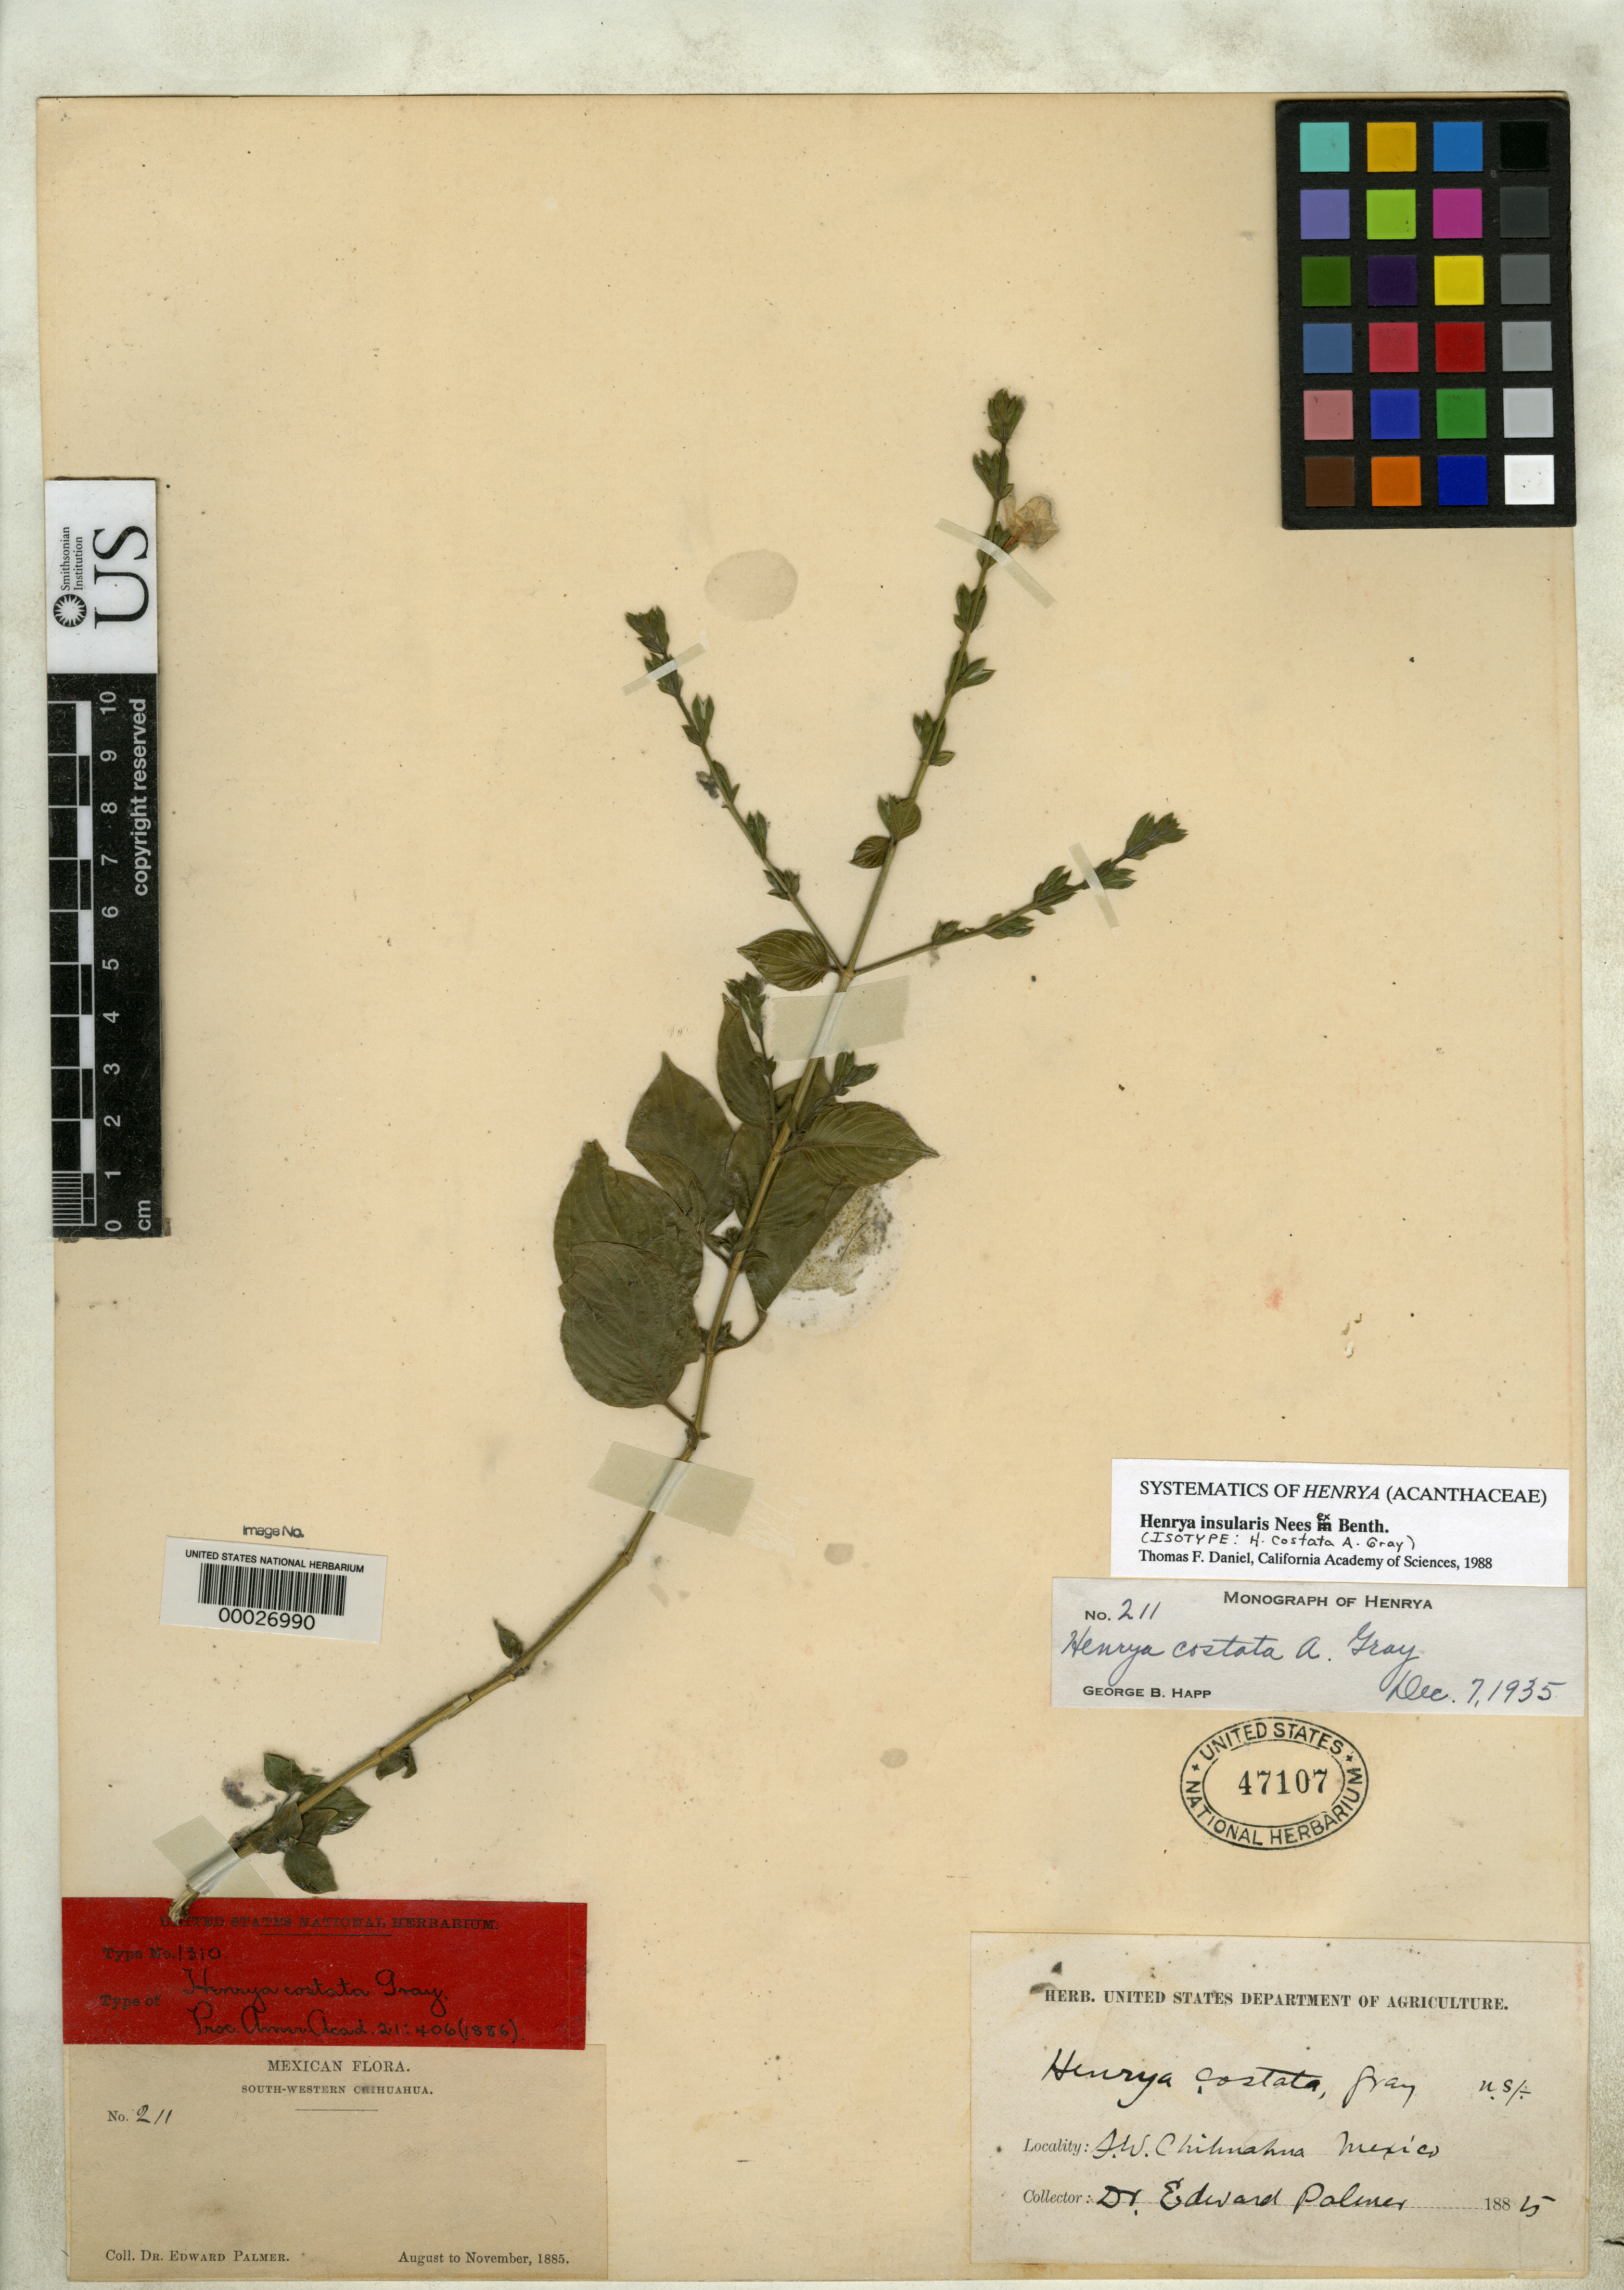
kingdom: Plantae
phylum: Tracheophyta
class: Magnoliopsida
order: Lamiales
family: Acanthaceae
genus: Henrya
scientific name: Henrya costata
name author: A. Gray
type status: Isotype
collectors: E. Palmer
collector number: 211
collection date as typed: Aug 1885 to -- Nov 1885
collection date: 1885-08/1885-11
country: Mexico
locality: Near Batopilas.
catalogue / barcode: US 47107